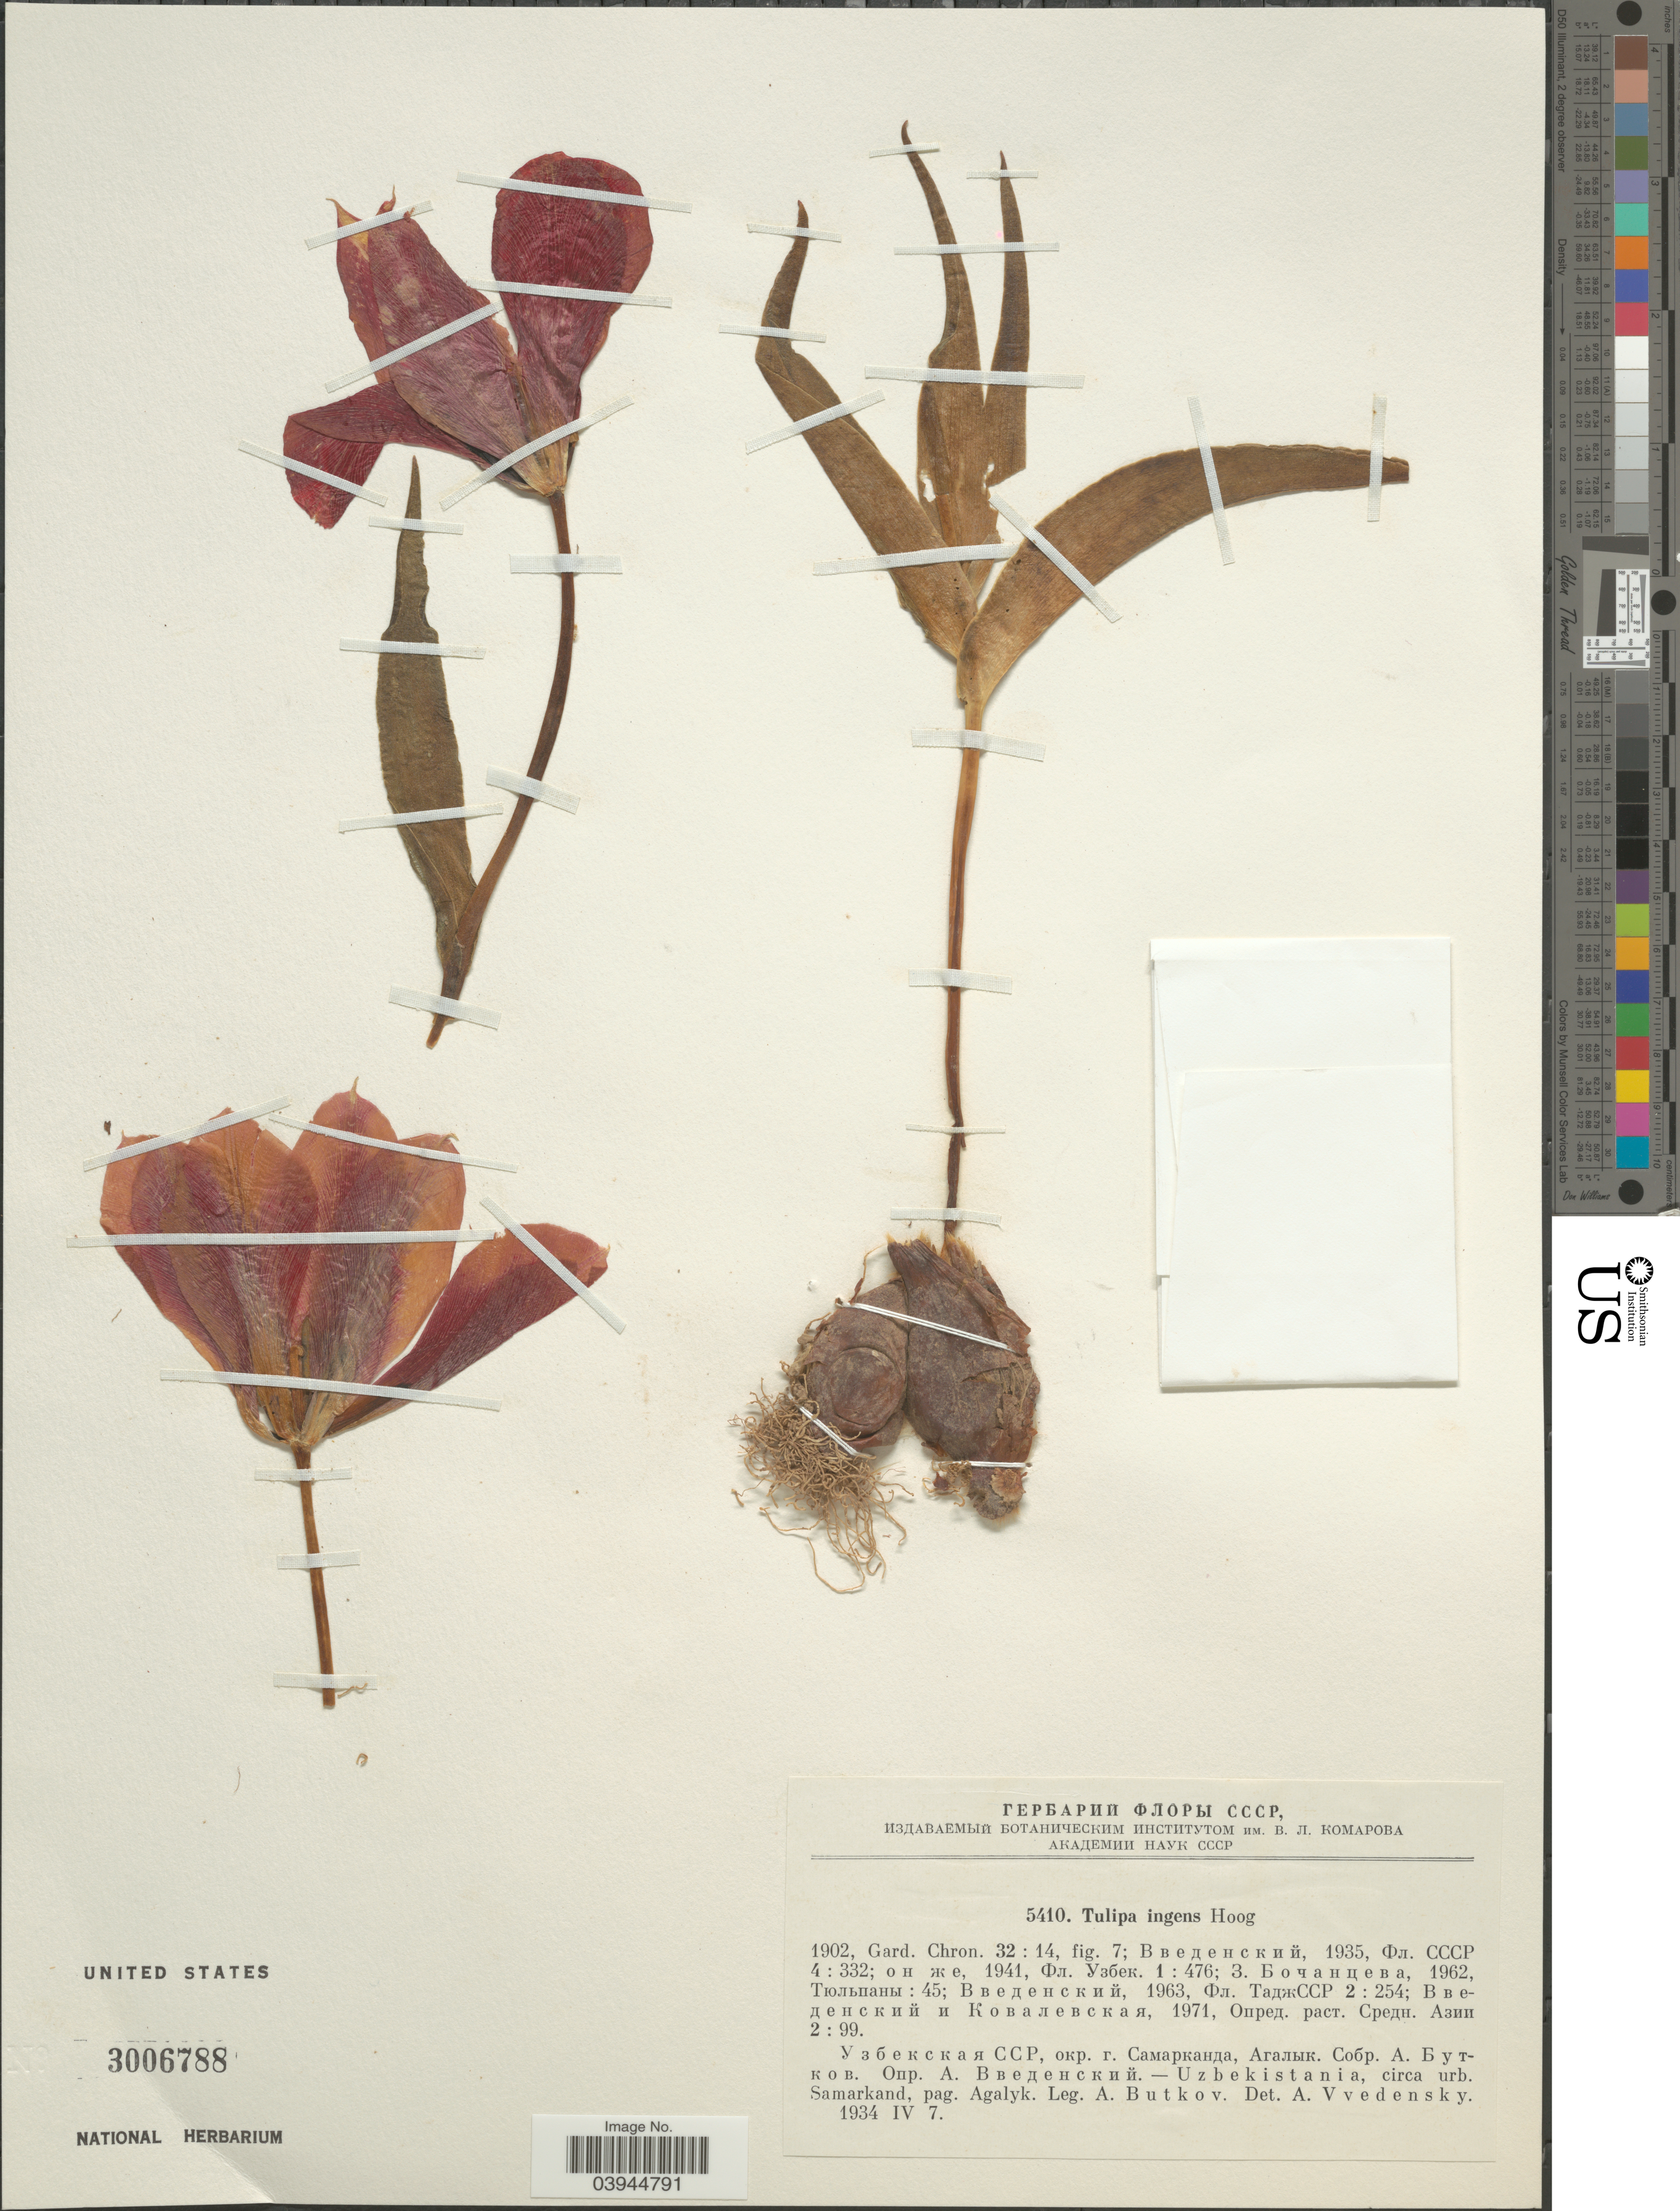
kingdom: Plantae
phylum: Tracheophyta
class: Liliopsida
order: Liliales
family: Liliaceae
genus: Tulipa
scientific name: Tulipa ingens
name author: Hoog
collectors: A. Butkov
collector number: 5410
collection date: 1934-04-07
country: Uzbekistan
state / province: Samarqand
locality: Circa urb. Samarkand, pag. Agalyk.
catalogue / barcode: US 3006788